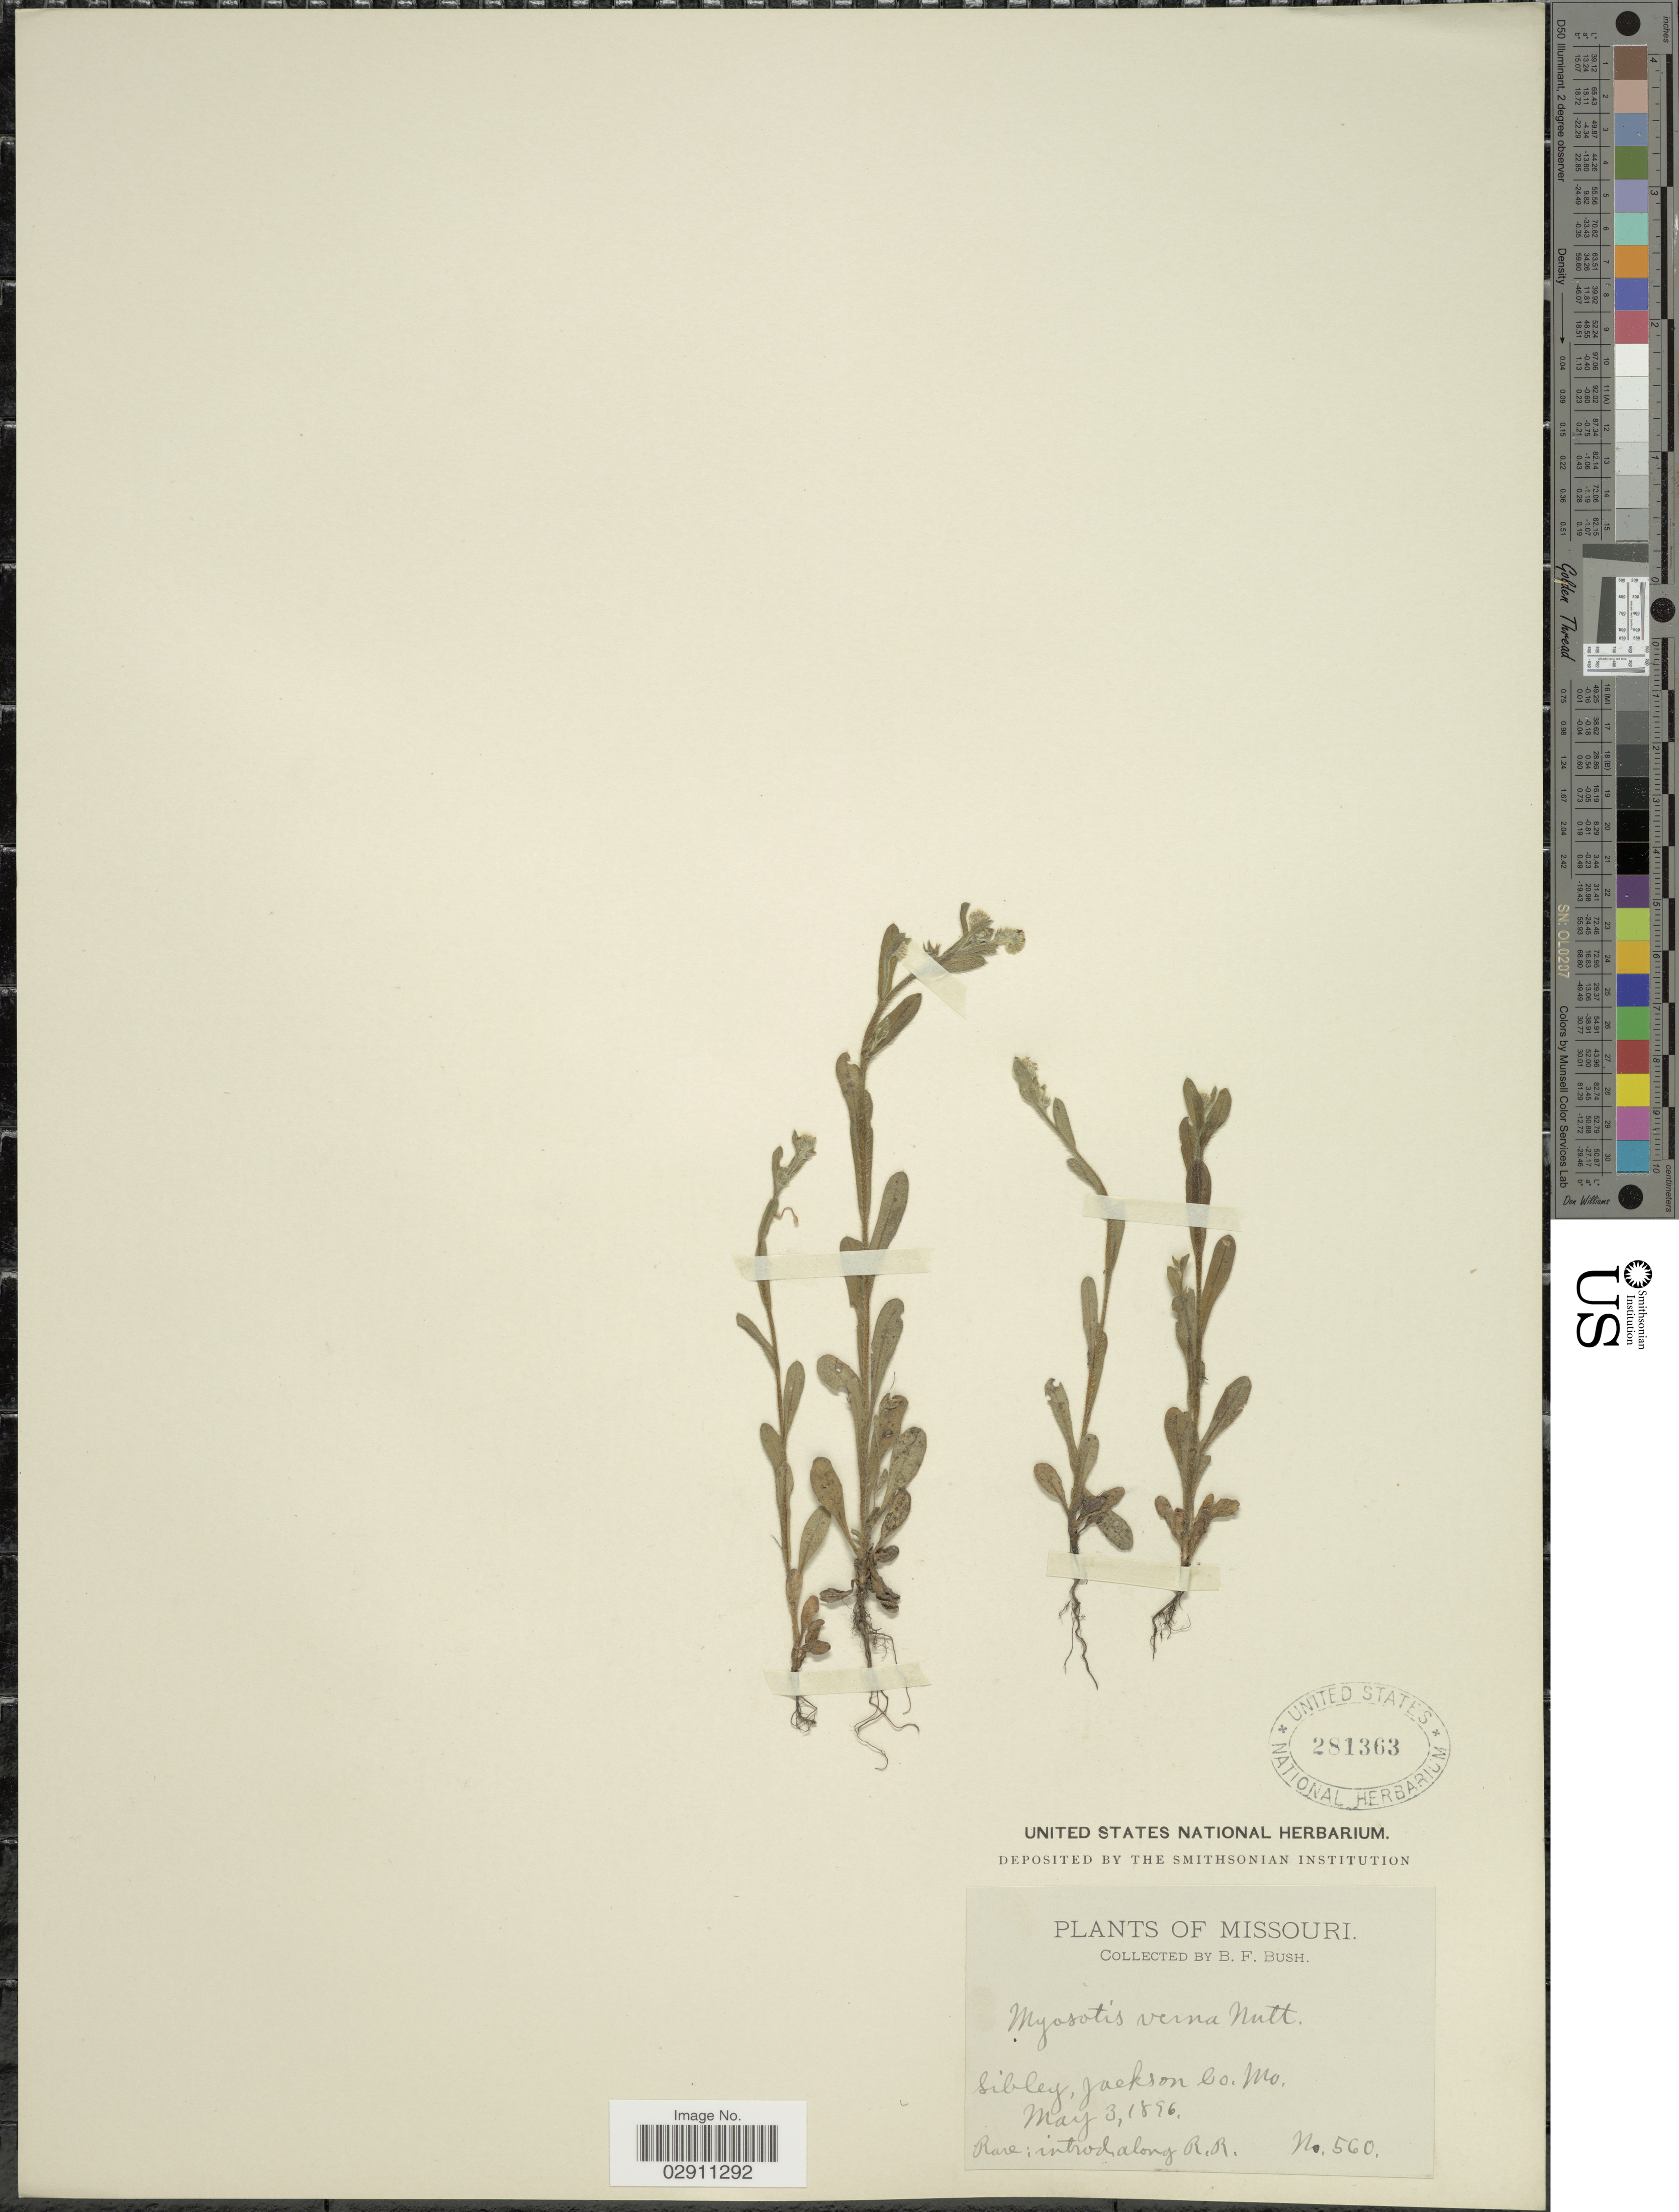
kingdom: Plantae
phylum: Tracheophyta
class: Magnoliopsida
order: Boraginales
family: Boraginaceae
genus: Myosotis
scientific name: Myosotis verna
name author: Nutt.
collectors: B. F. Bush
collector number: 560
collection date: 1896-05-03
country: United States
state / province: Missouri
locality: Sibley, Jackson Co.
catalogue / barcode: US 281363